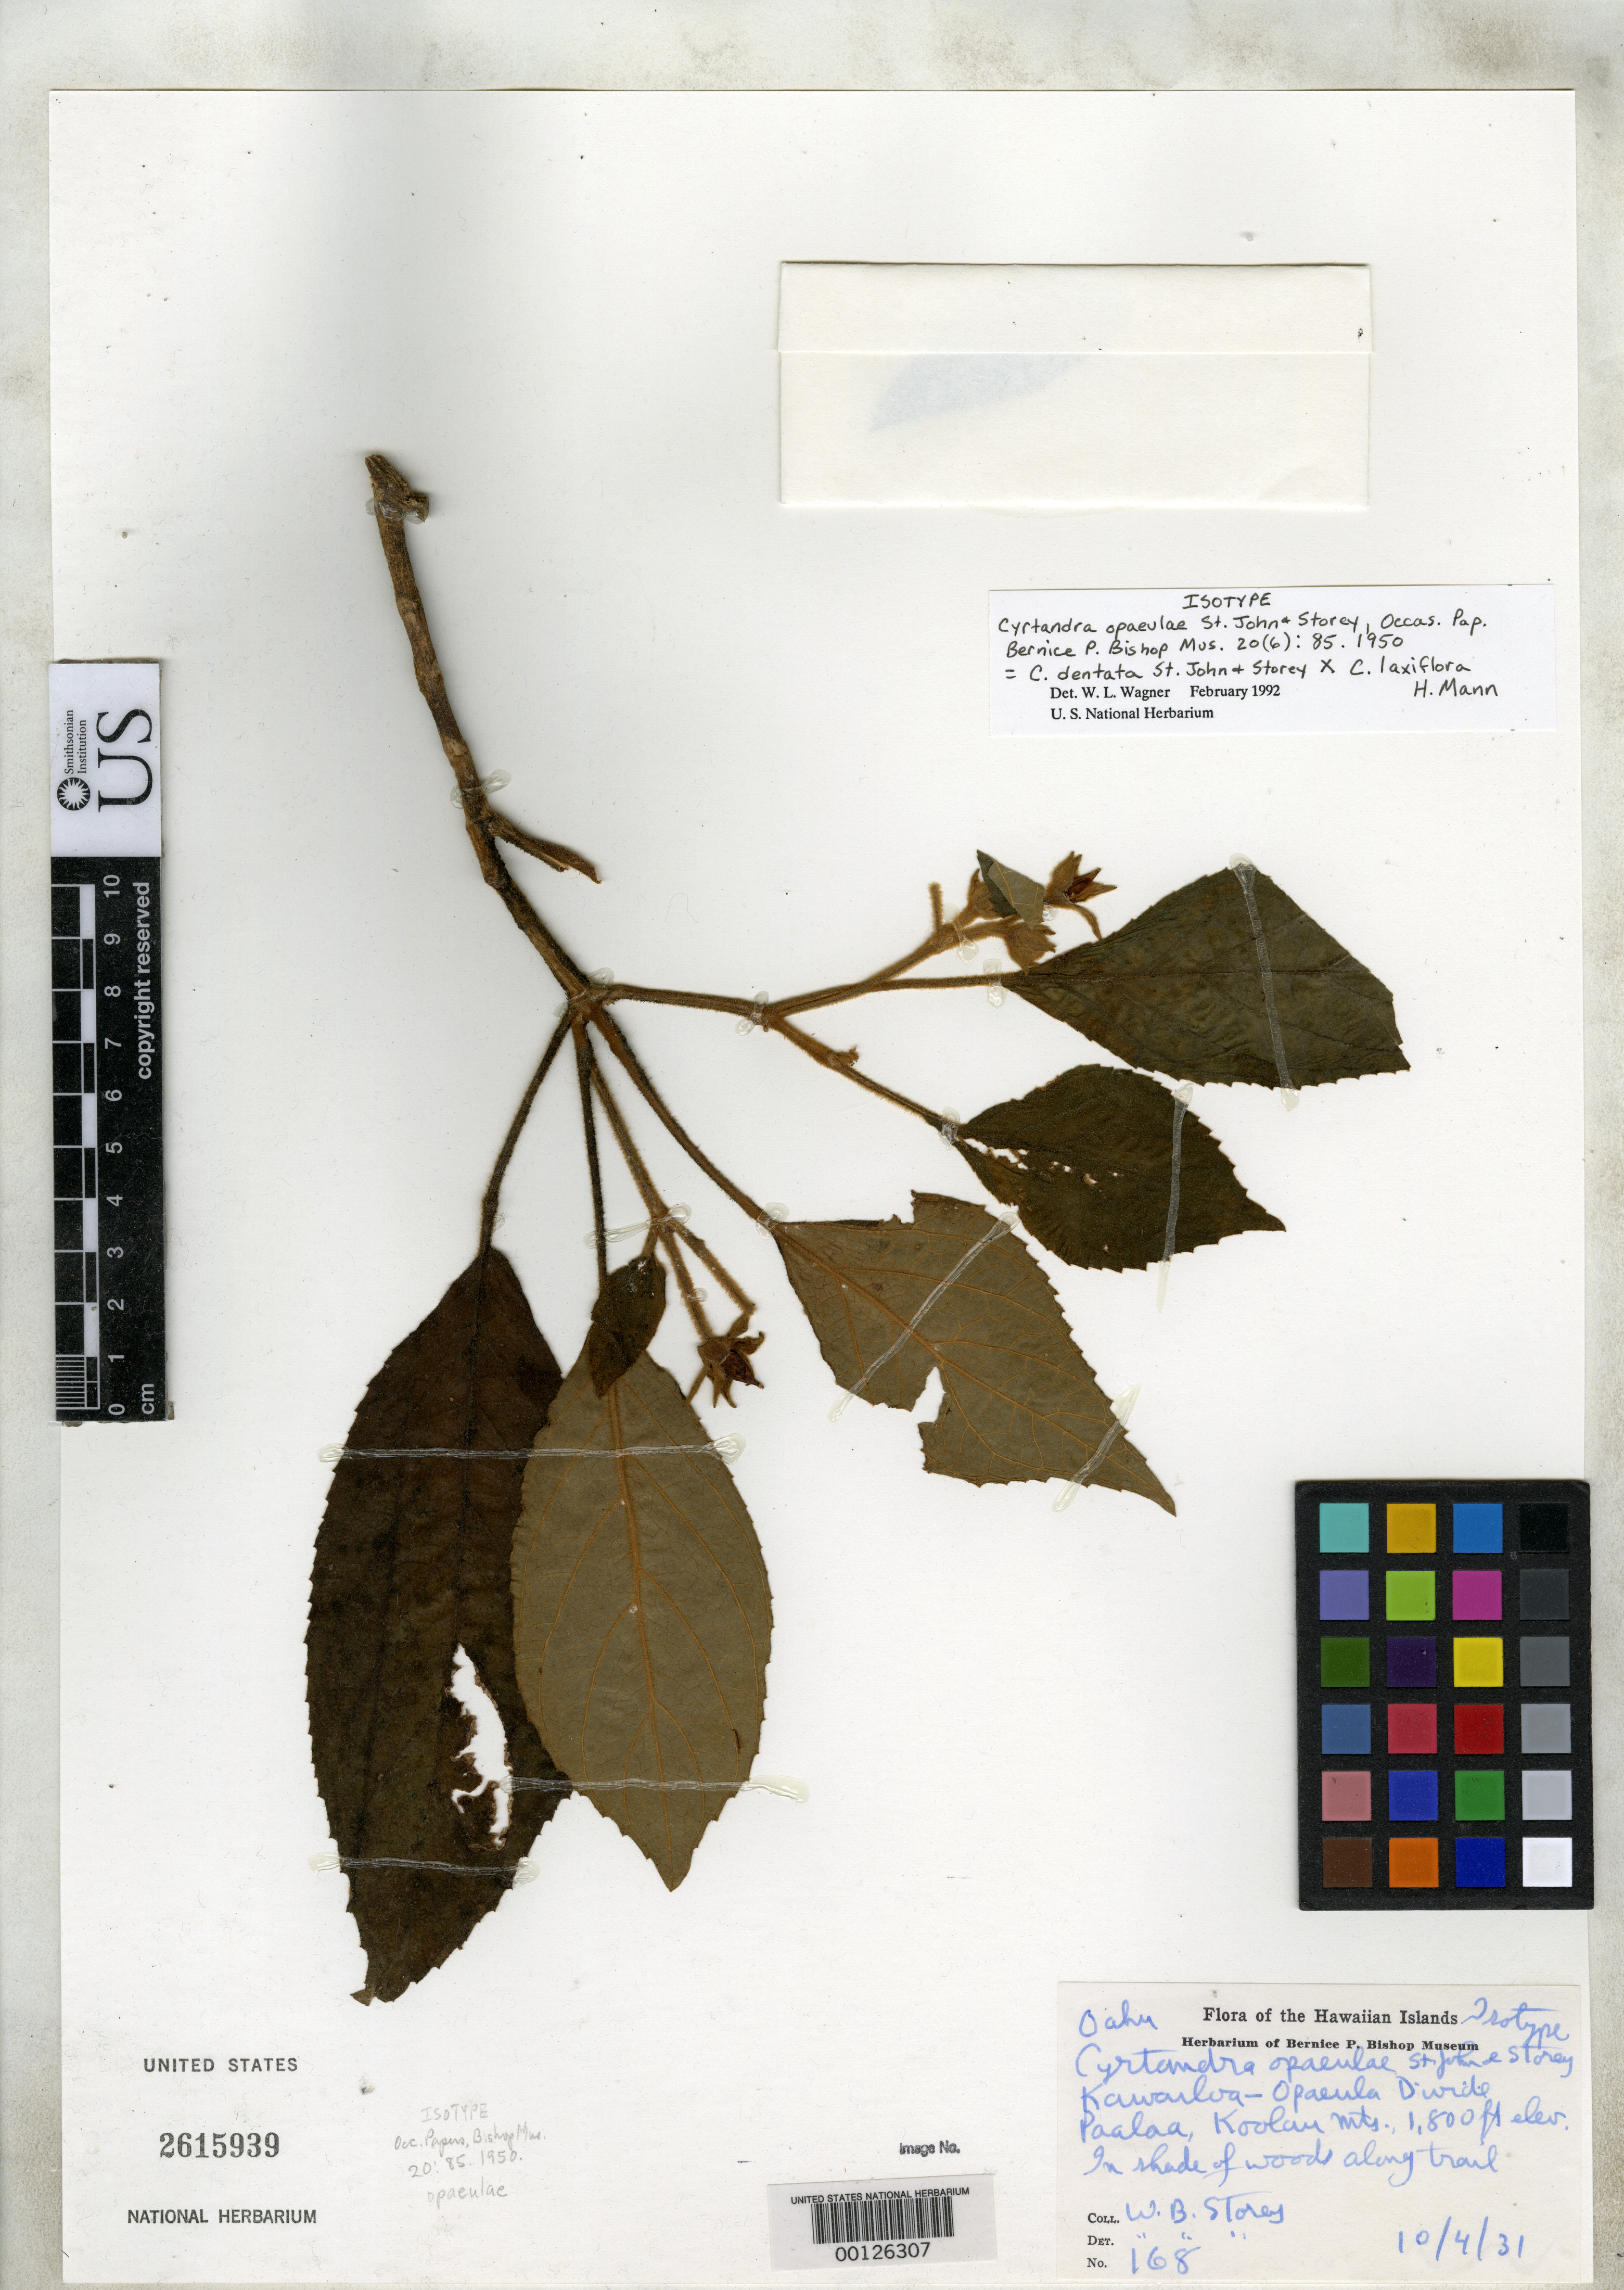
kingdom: Plantae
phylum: Tracheophyta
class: Magnoliopsida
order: Lamiales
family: Gesneriaceae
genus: Cyrtandra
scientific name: Cyrtandra opaeulae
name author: H. St. John & Storey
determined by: Wagner, W. L., (BOT), Smithsonian Institution - National Museum of Natural History (UNITED STATES)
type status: Isotype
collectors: W. Storey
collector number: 168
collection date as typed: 04 Oct 1931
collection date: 1931-10-04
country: United States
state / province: Hawaii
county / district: Honolulu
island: Oahu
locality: Kawauloa-Opaeula Divide, Paaloa, Koolau Mts.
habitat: In shade of woods along trail.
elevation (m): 549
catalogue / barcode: US 2615939